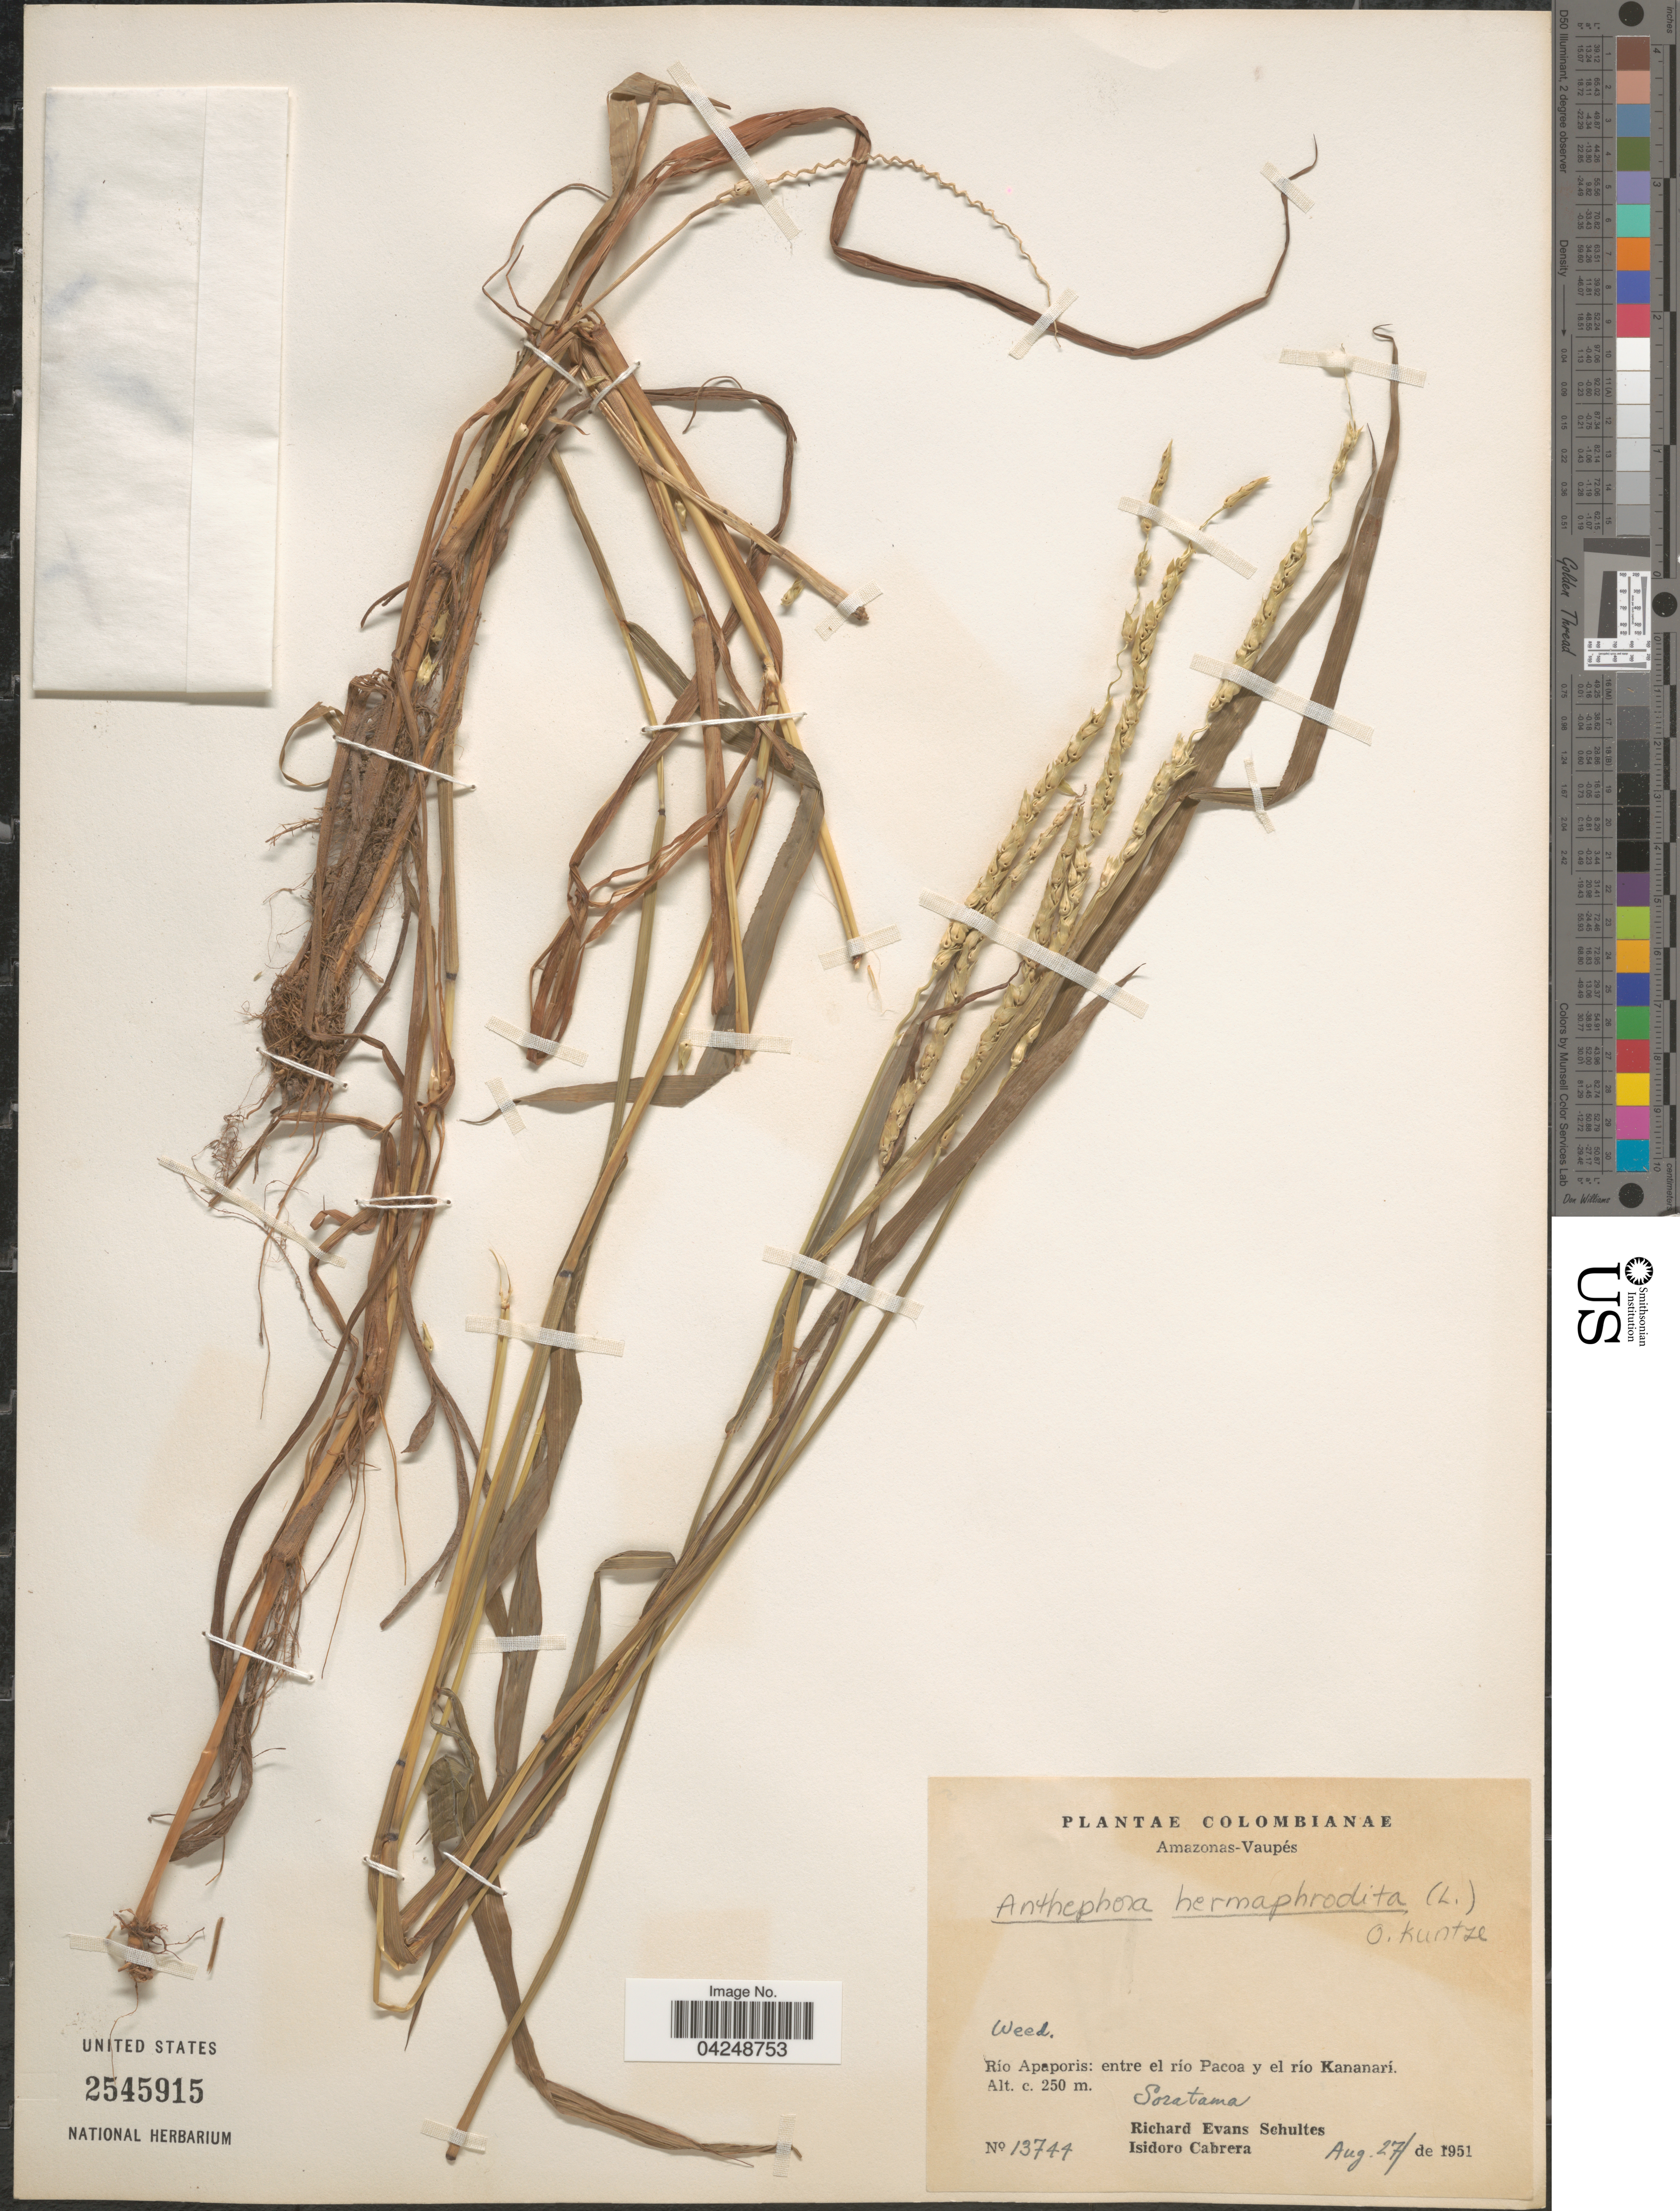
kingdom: Plantae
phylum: Tracheophyta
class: Liliopsida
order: Poales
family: Poaceae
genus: Anthephora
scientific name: Anthephora hermaphrodita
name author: (L.) Kuntze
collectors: R. E. Schultes & I. Cabrera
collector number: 13744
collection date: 1951-08-27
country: Colombia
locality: Colombianae. Amazonas - Vaupés. Río Apaporis: entre el río Pacoa y el río Kananarí. Soratama.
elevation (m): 250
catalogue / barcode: US 2545915